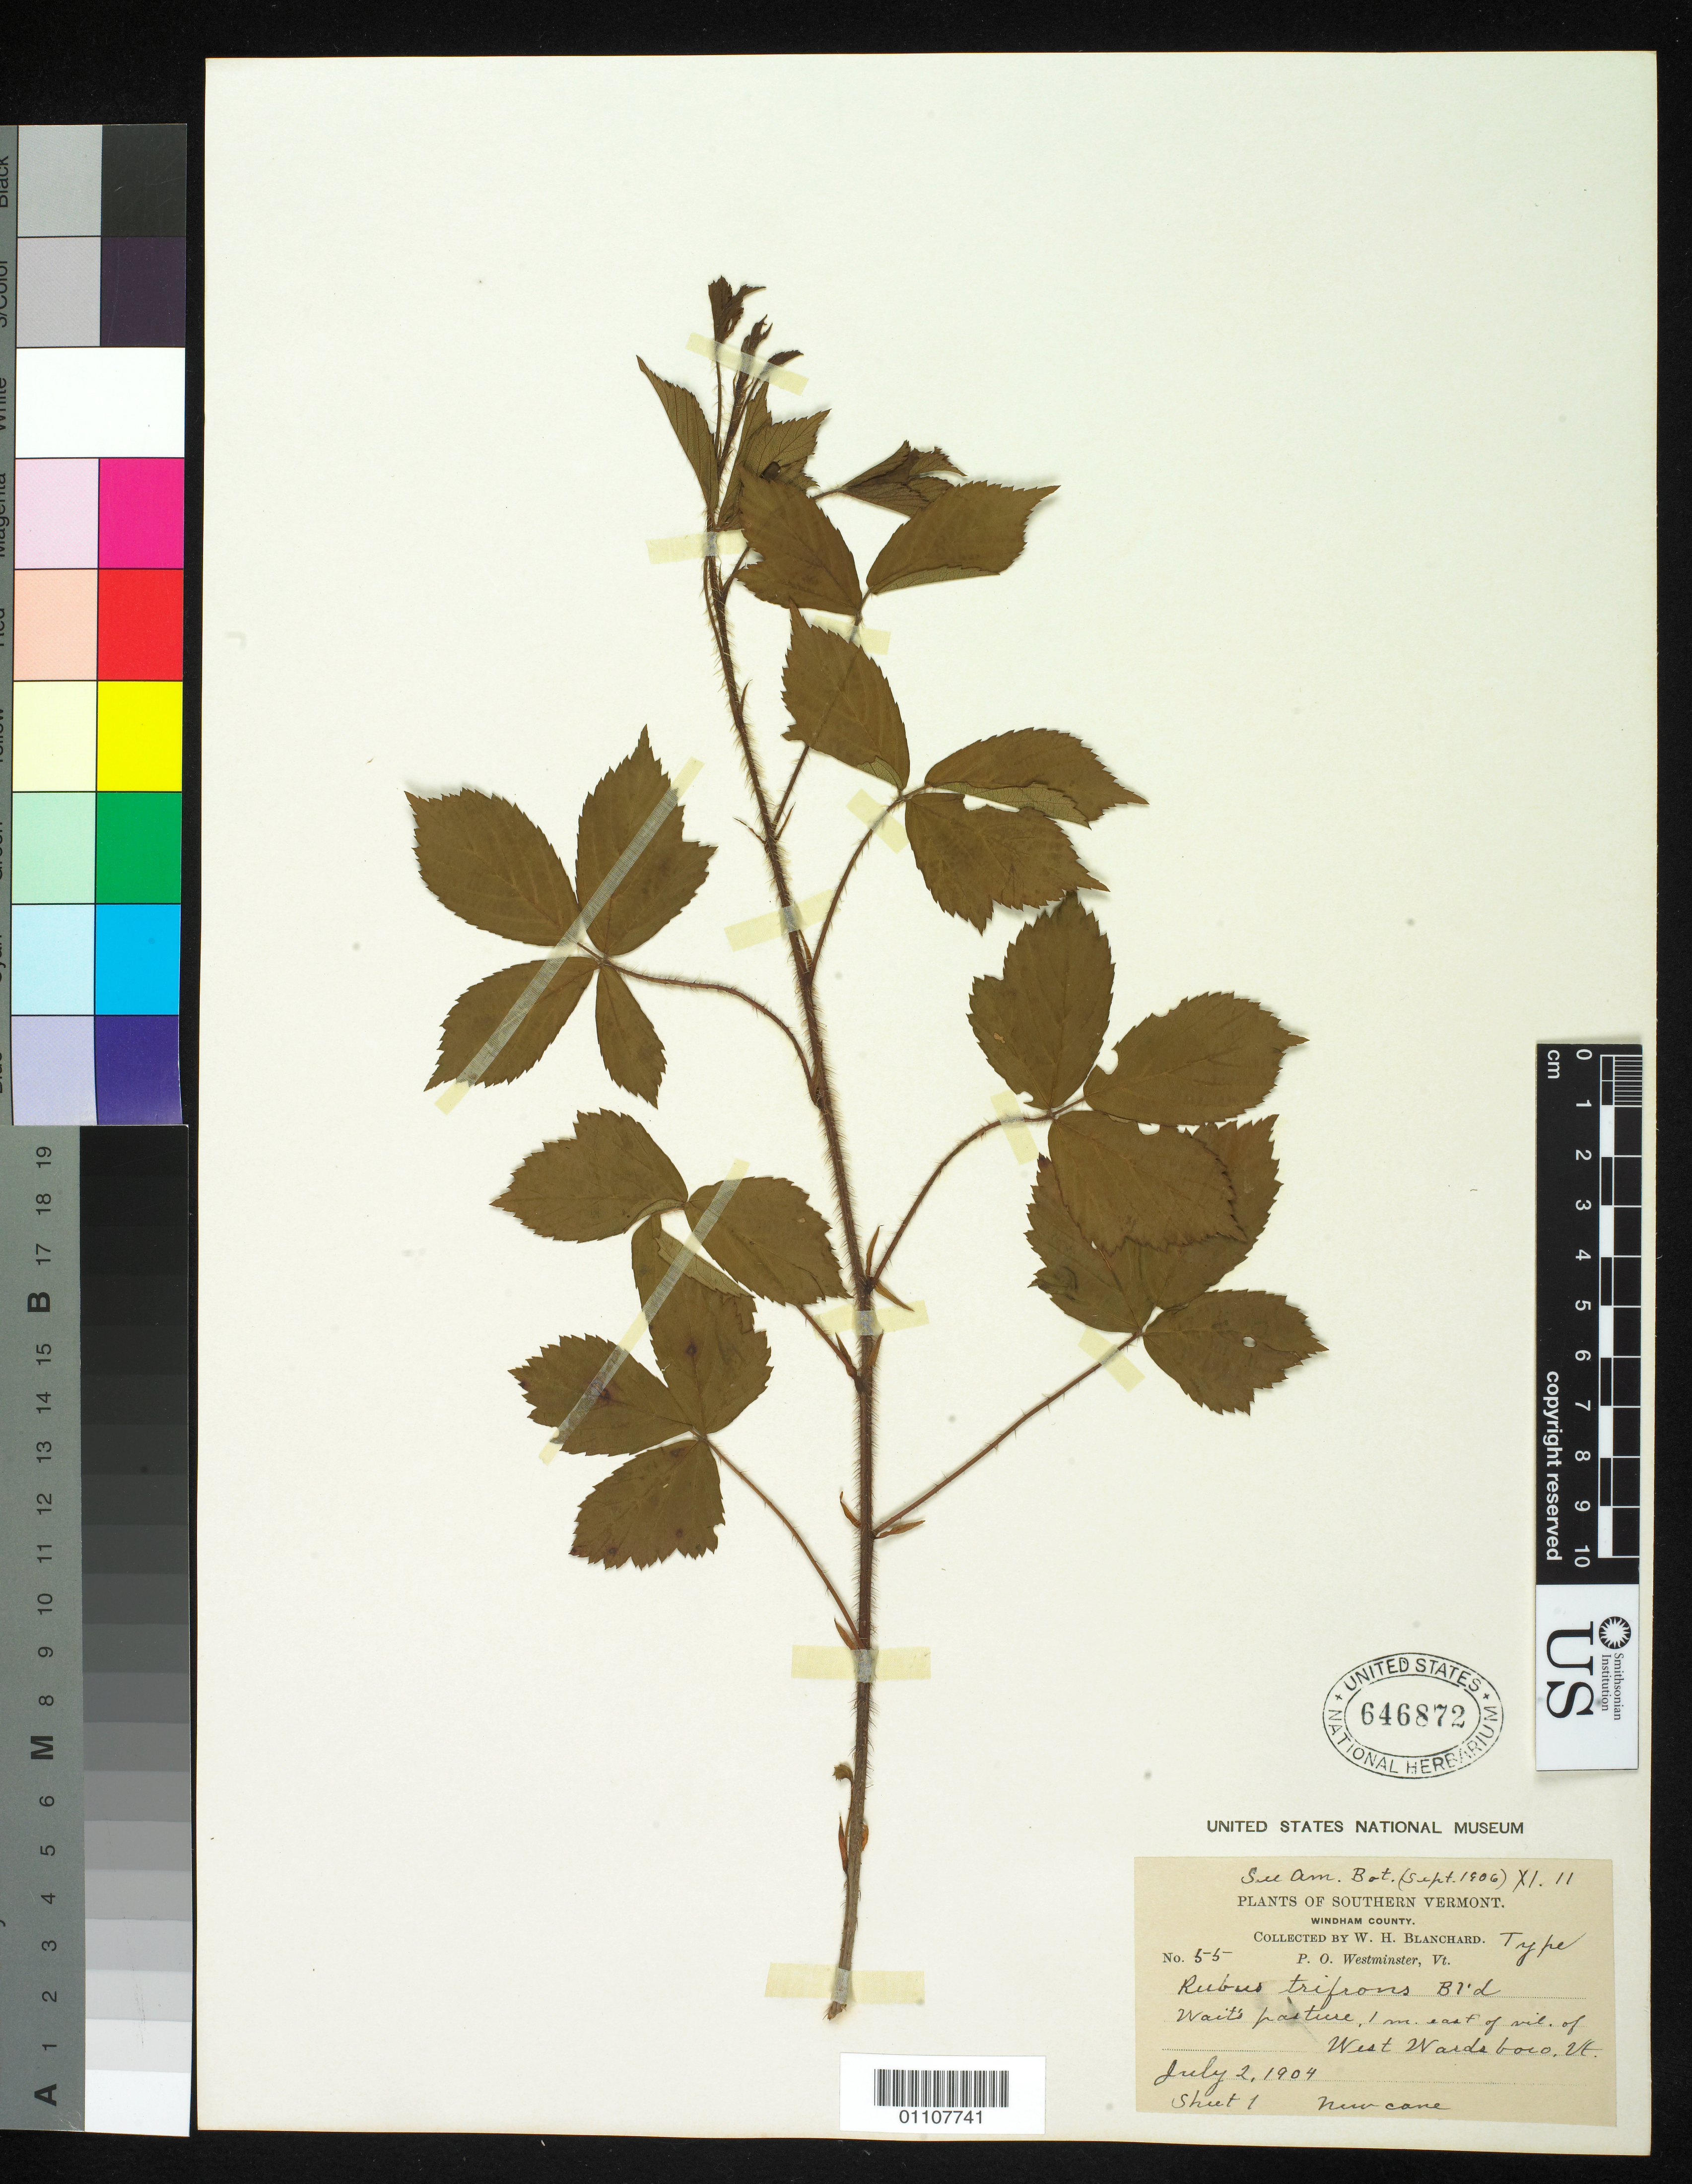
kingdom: Plantae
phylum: Tracheophyta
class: Magnoliopsida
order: Rosales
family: Rosaceae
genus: Rubus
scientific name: Rubus trifrons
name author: Blanch.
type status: Syntype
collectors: W. H. Blanchard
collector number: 55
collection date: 1904-07-02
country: United States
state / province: Vermont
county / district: Windham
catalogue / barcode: US 646872